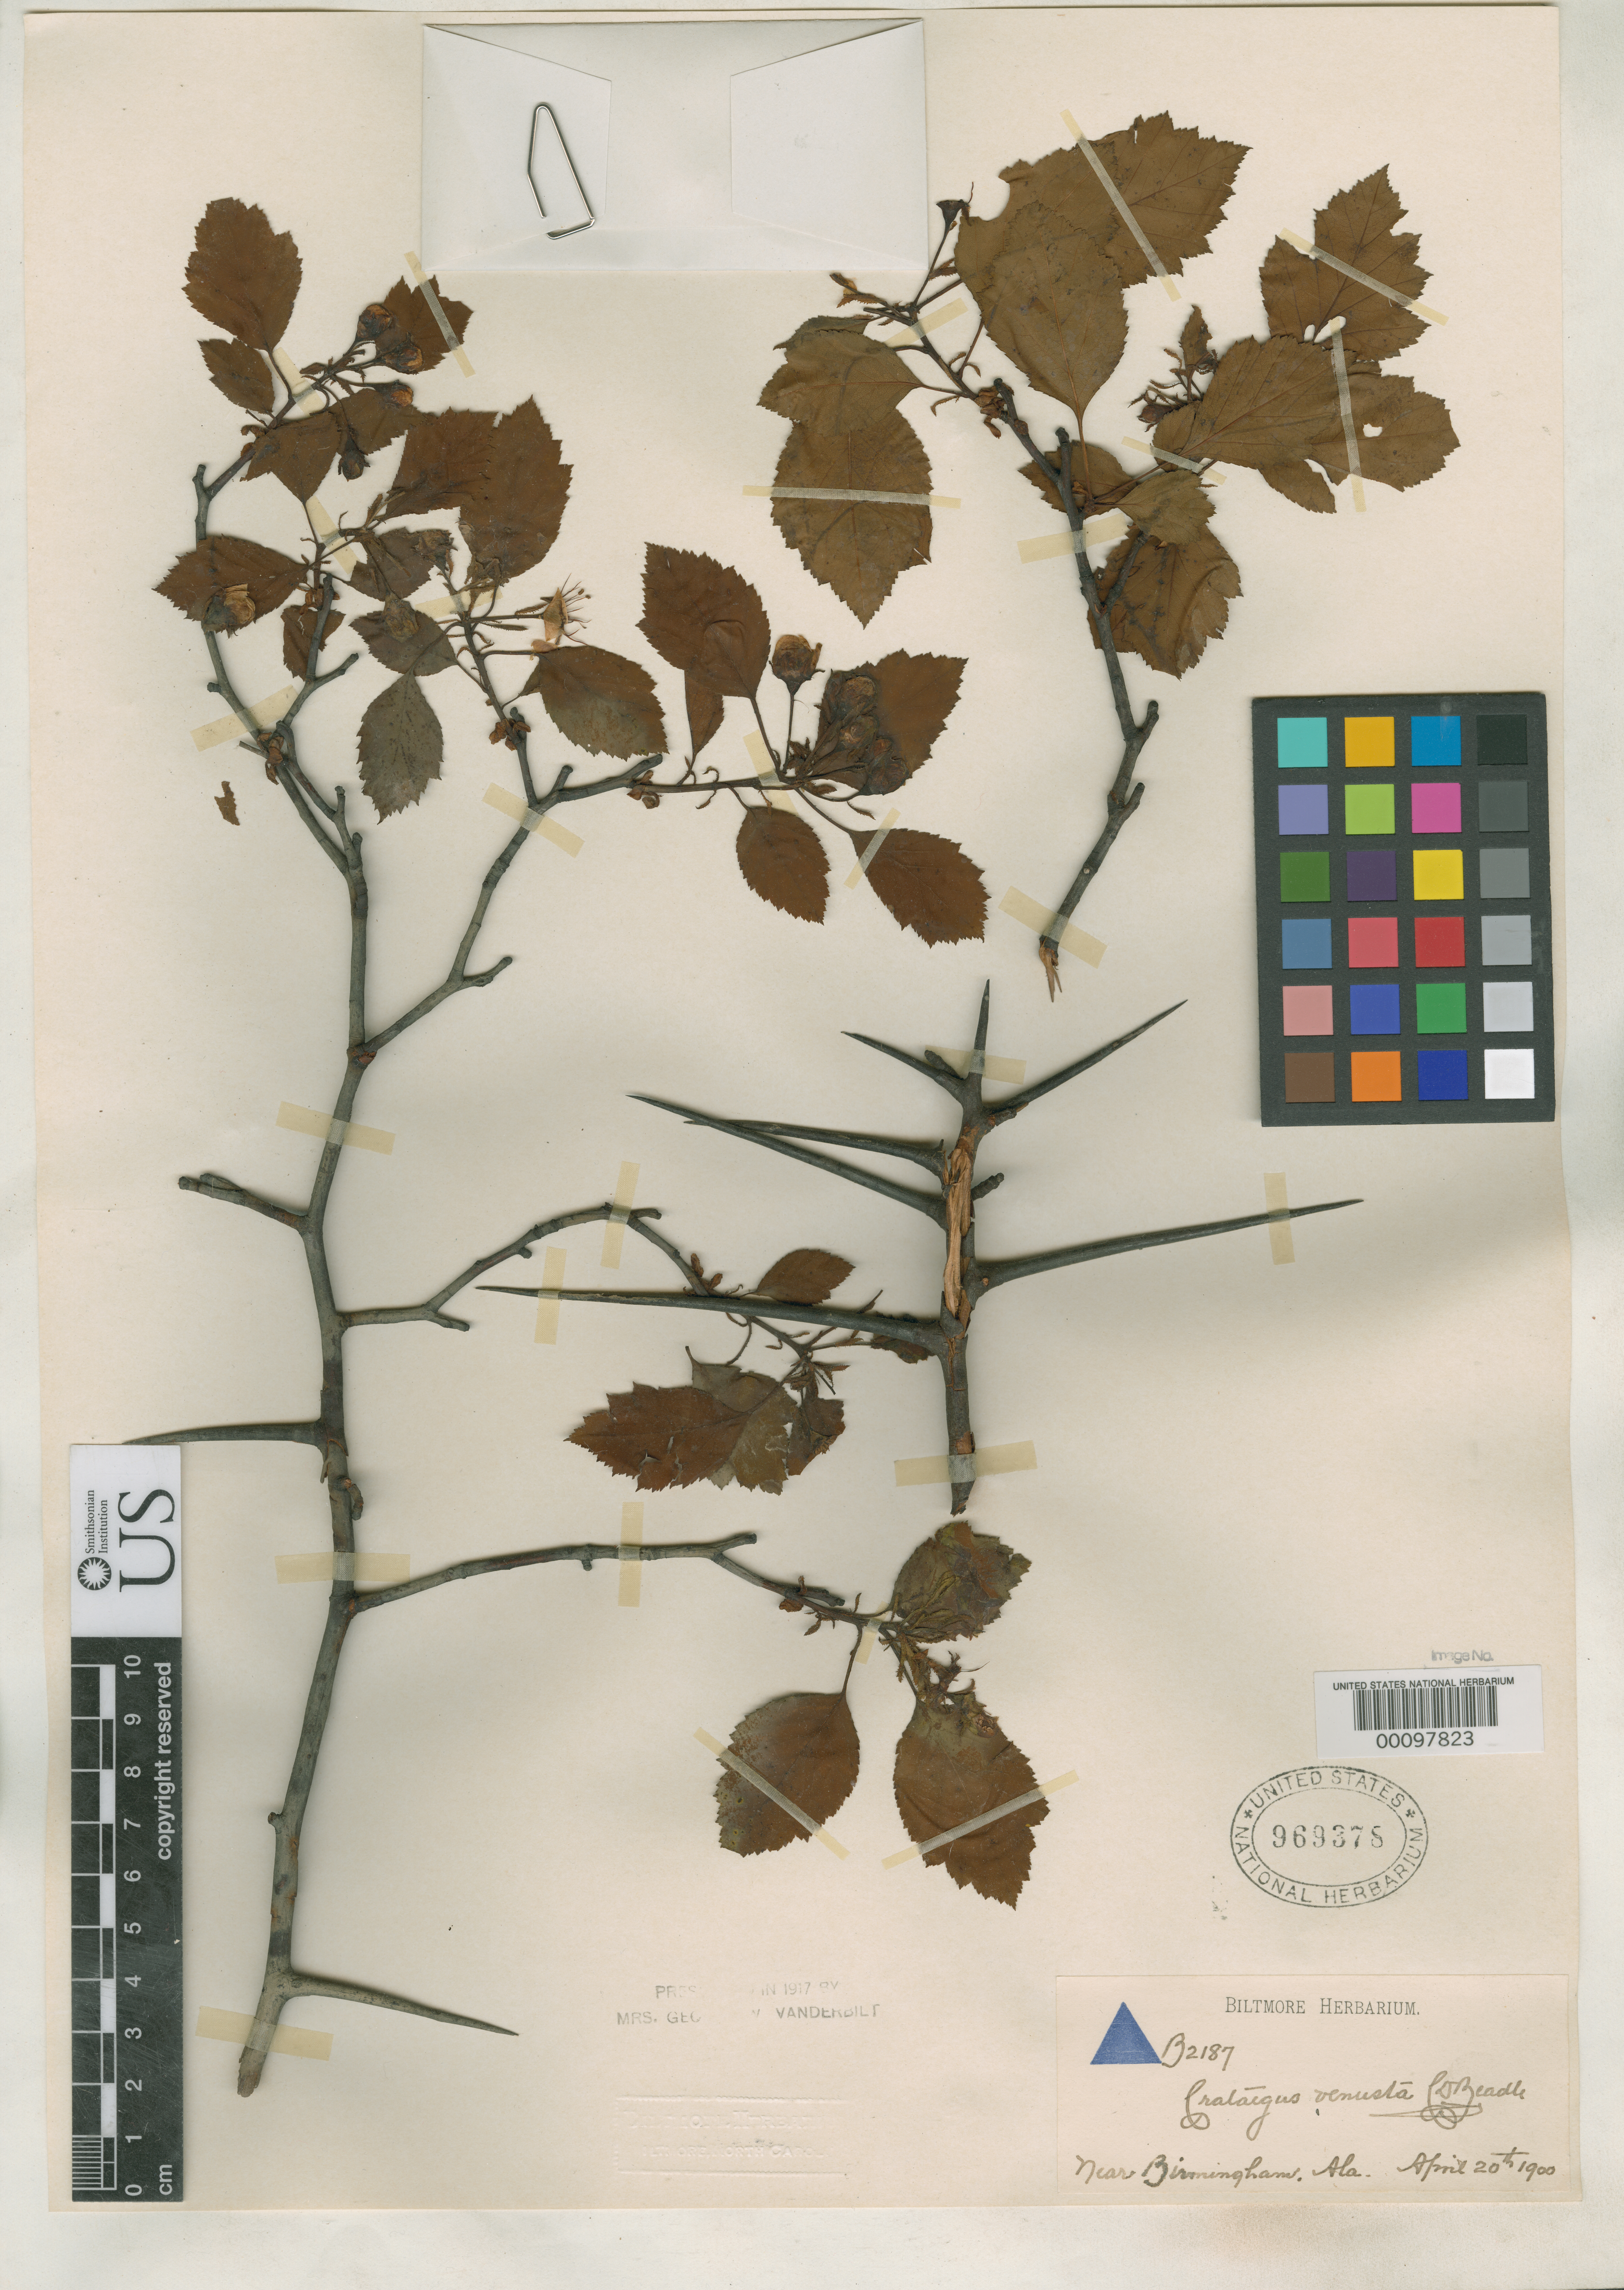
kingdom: Plantae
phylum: Tracheophyta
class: Magnoliopsida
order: Rosales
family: Rosaceae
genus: Crataegus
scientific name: Crataegus venusta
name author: Beadle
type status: Type Collection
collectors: ex herb. Biltmore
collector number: B 2187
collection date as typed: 20 Apr 1900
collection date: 1900-04-20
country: United States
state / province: Alabama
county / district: Jefferson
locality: Birmingham.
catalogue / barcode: US 969378